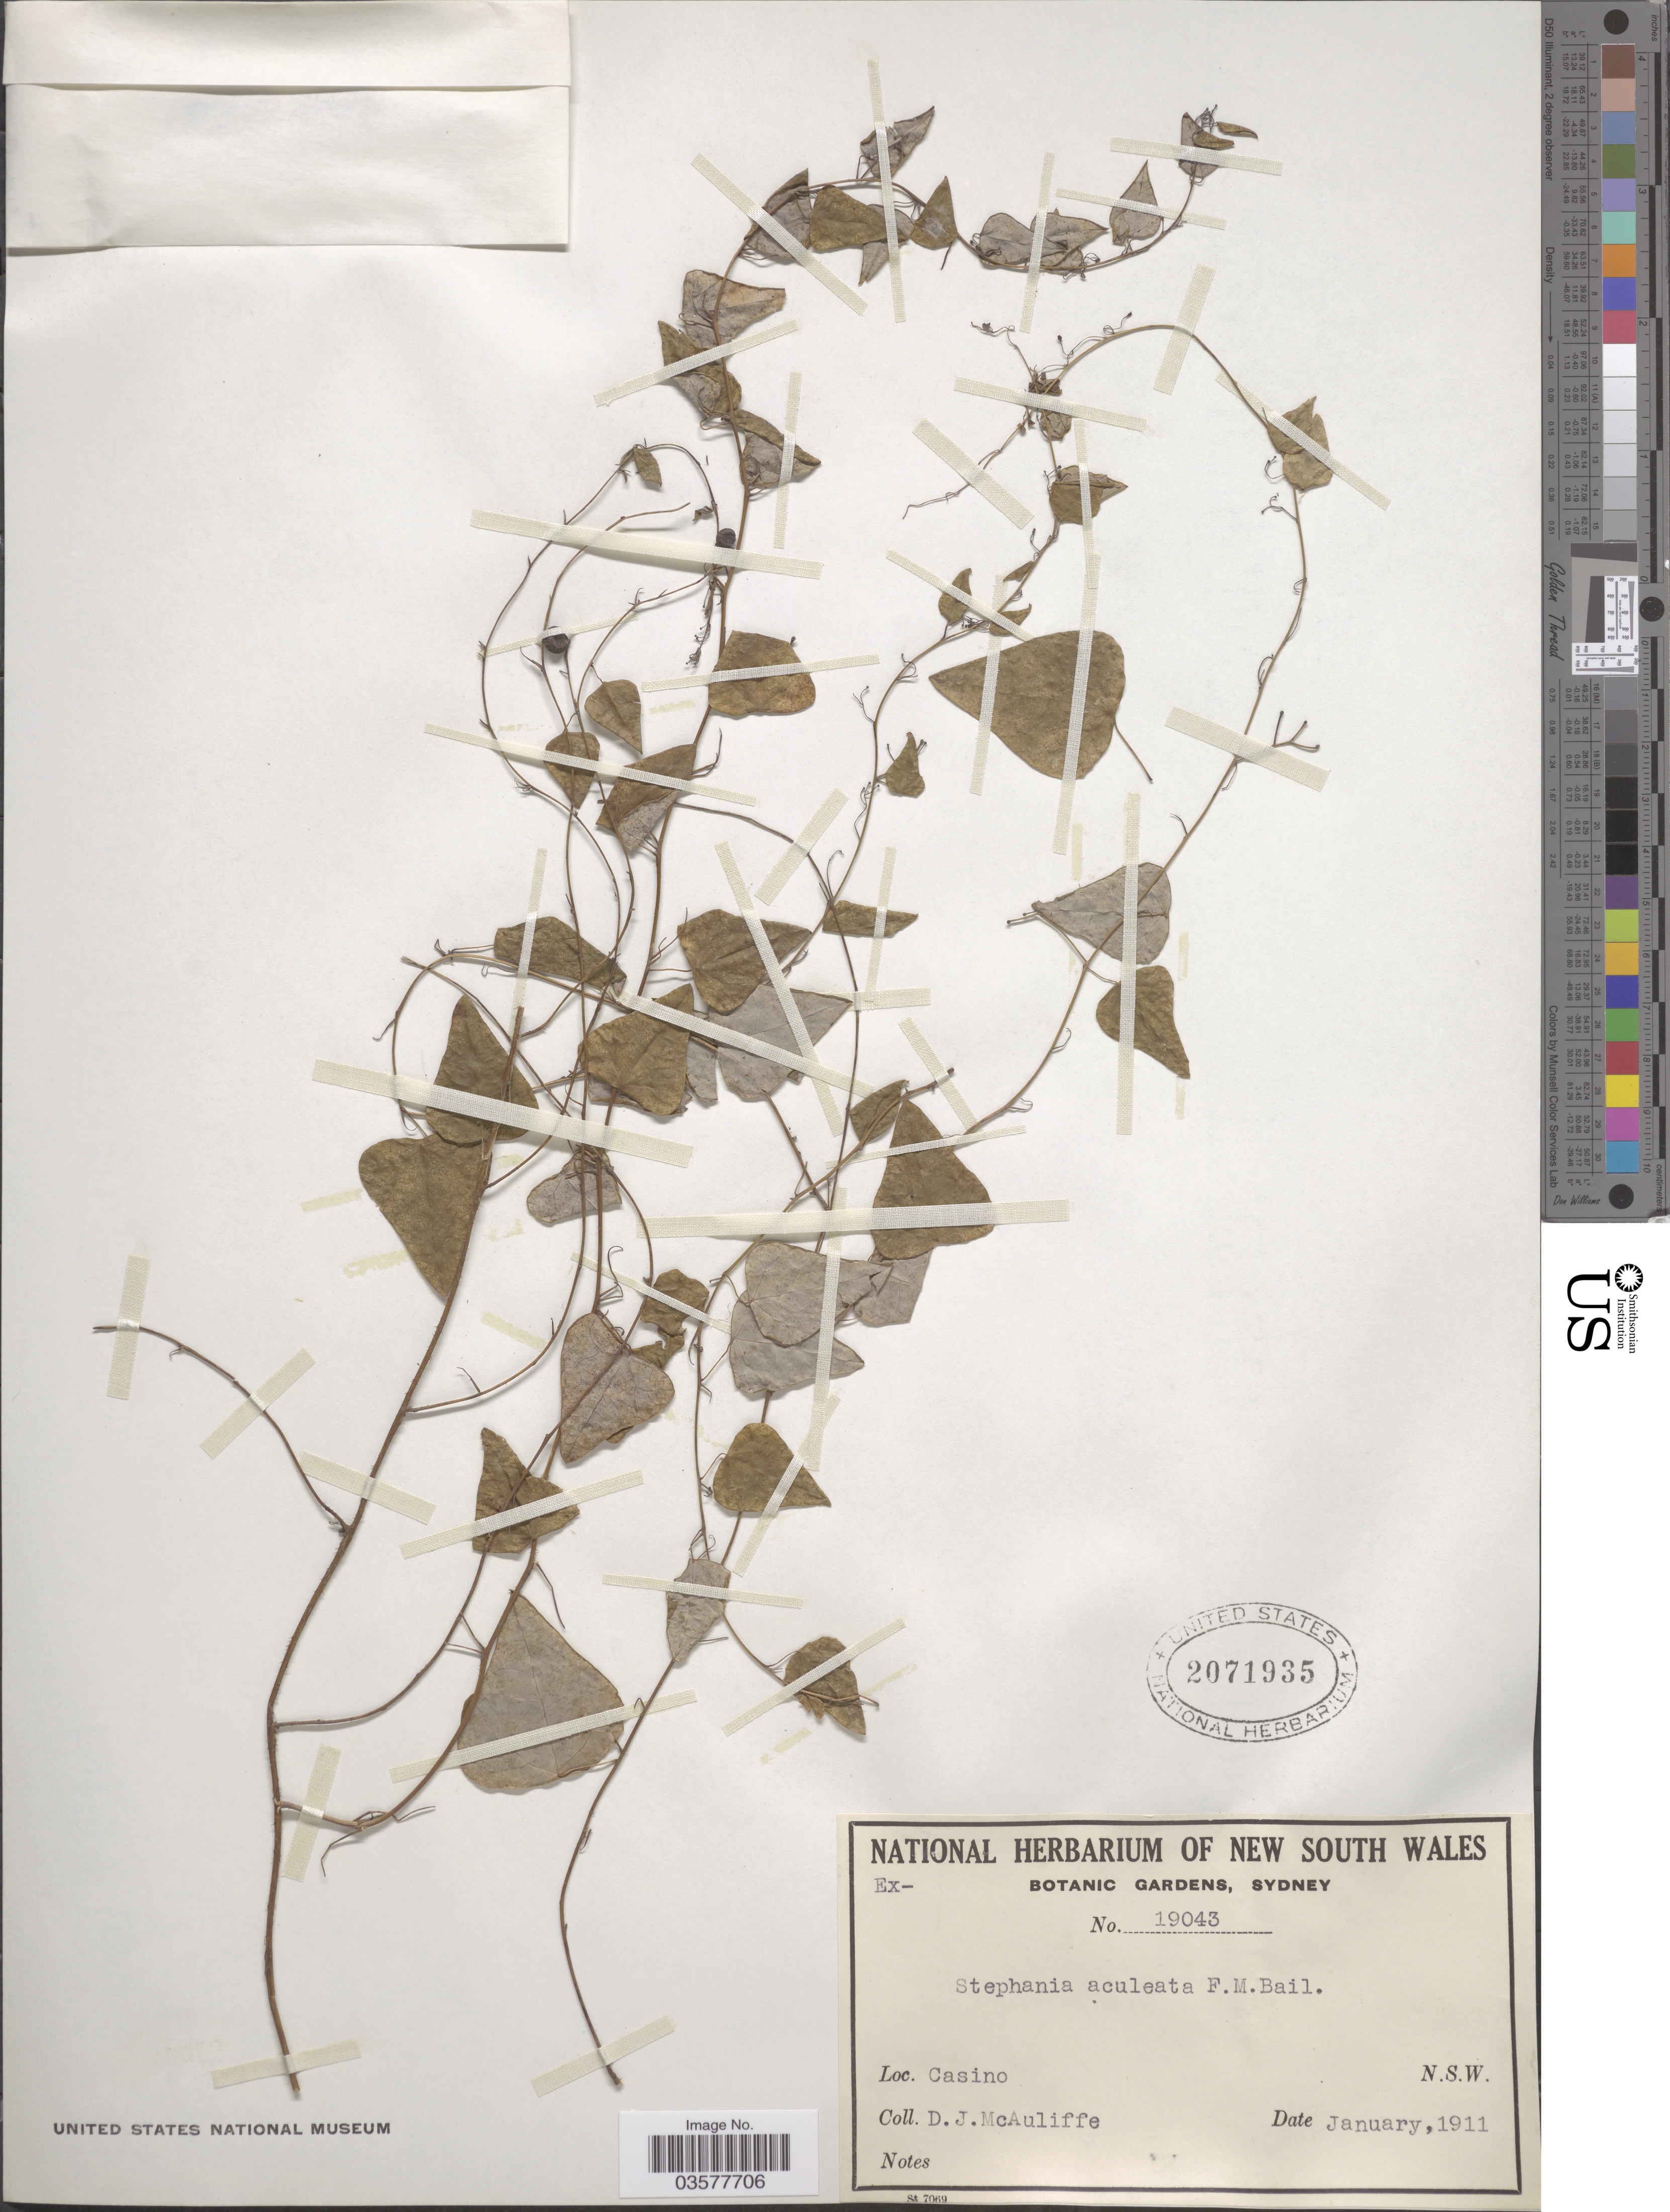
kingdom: Plantae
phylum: Tracheophyta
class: Magnoliopsida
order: Ranunculales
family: Menispermaceae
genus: Echinostephia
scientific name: Echinostephia aculeata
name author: (F.M. Bailey) Domin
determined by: Strong, Mark T., (BOT), Smithsonian Institution - National Museum of Natural History (UNITED STATES)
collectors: D. McAuliffe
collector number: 19043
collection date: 1911-01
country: Australia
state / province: New South Wales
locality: Casino.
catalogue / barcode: US 2071935